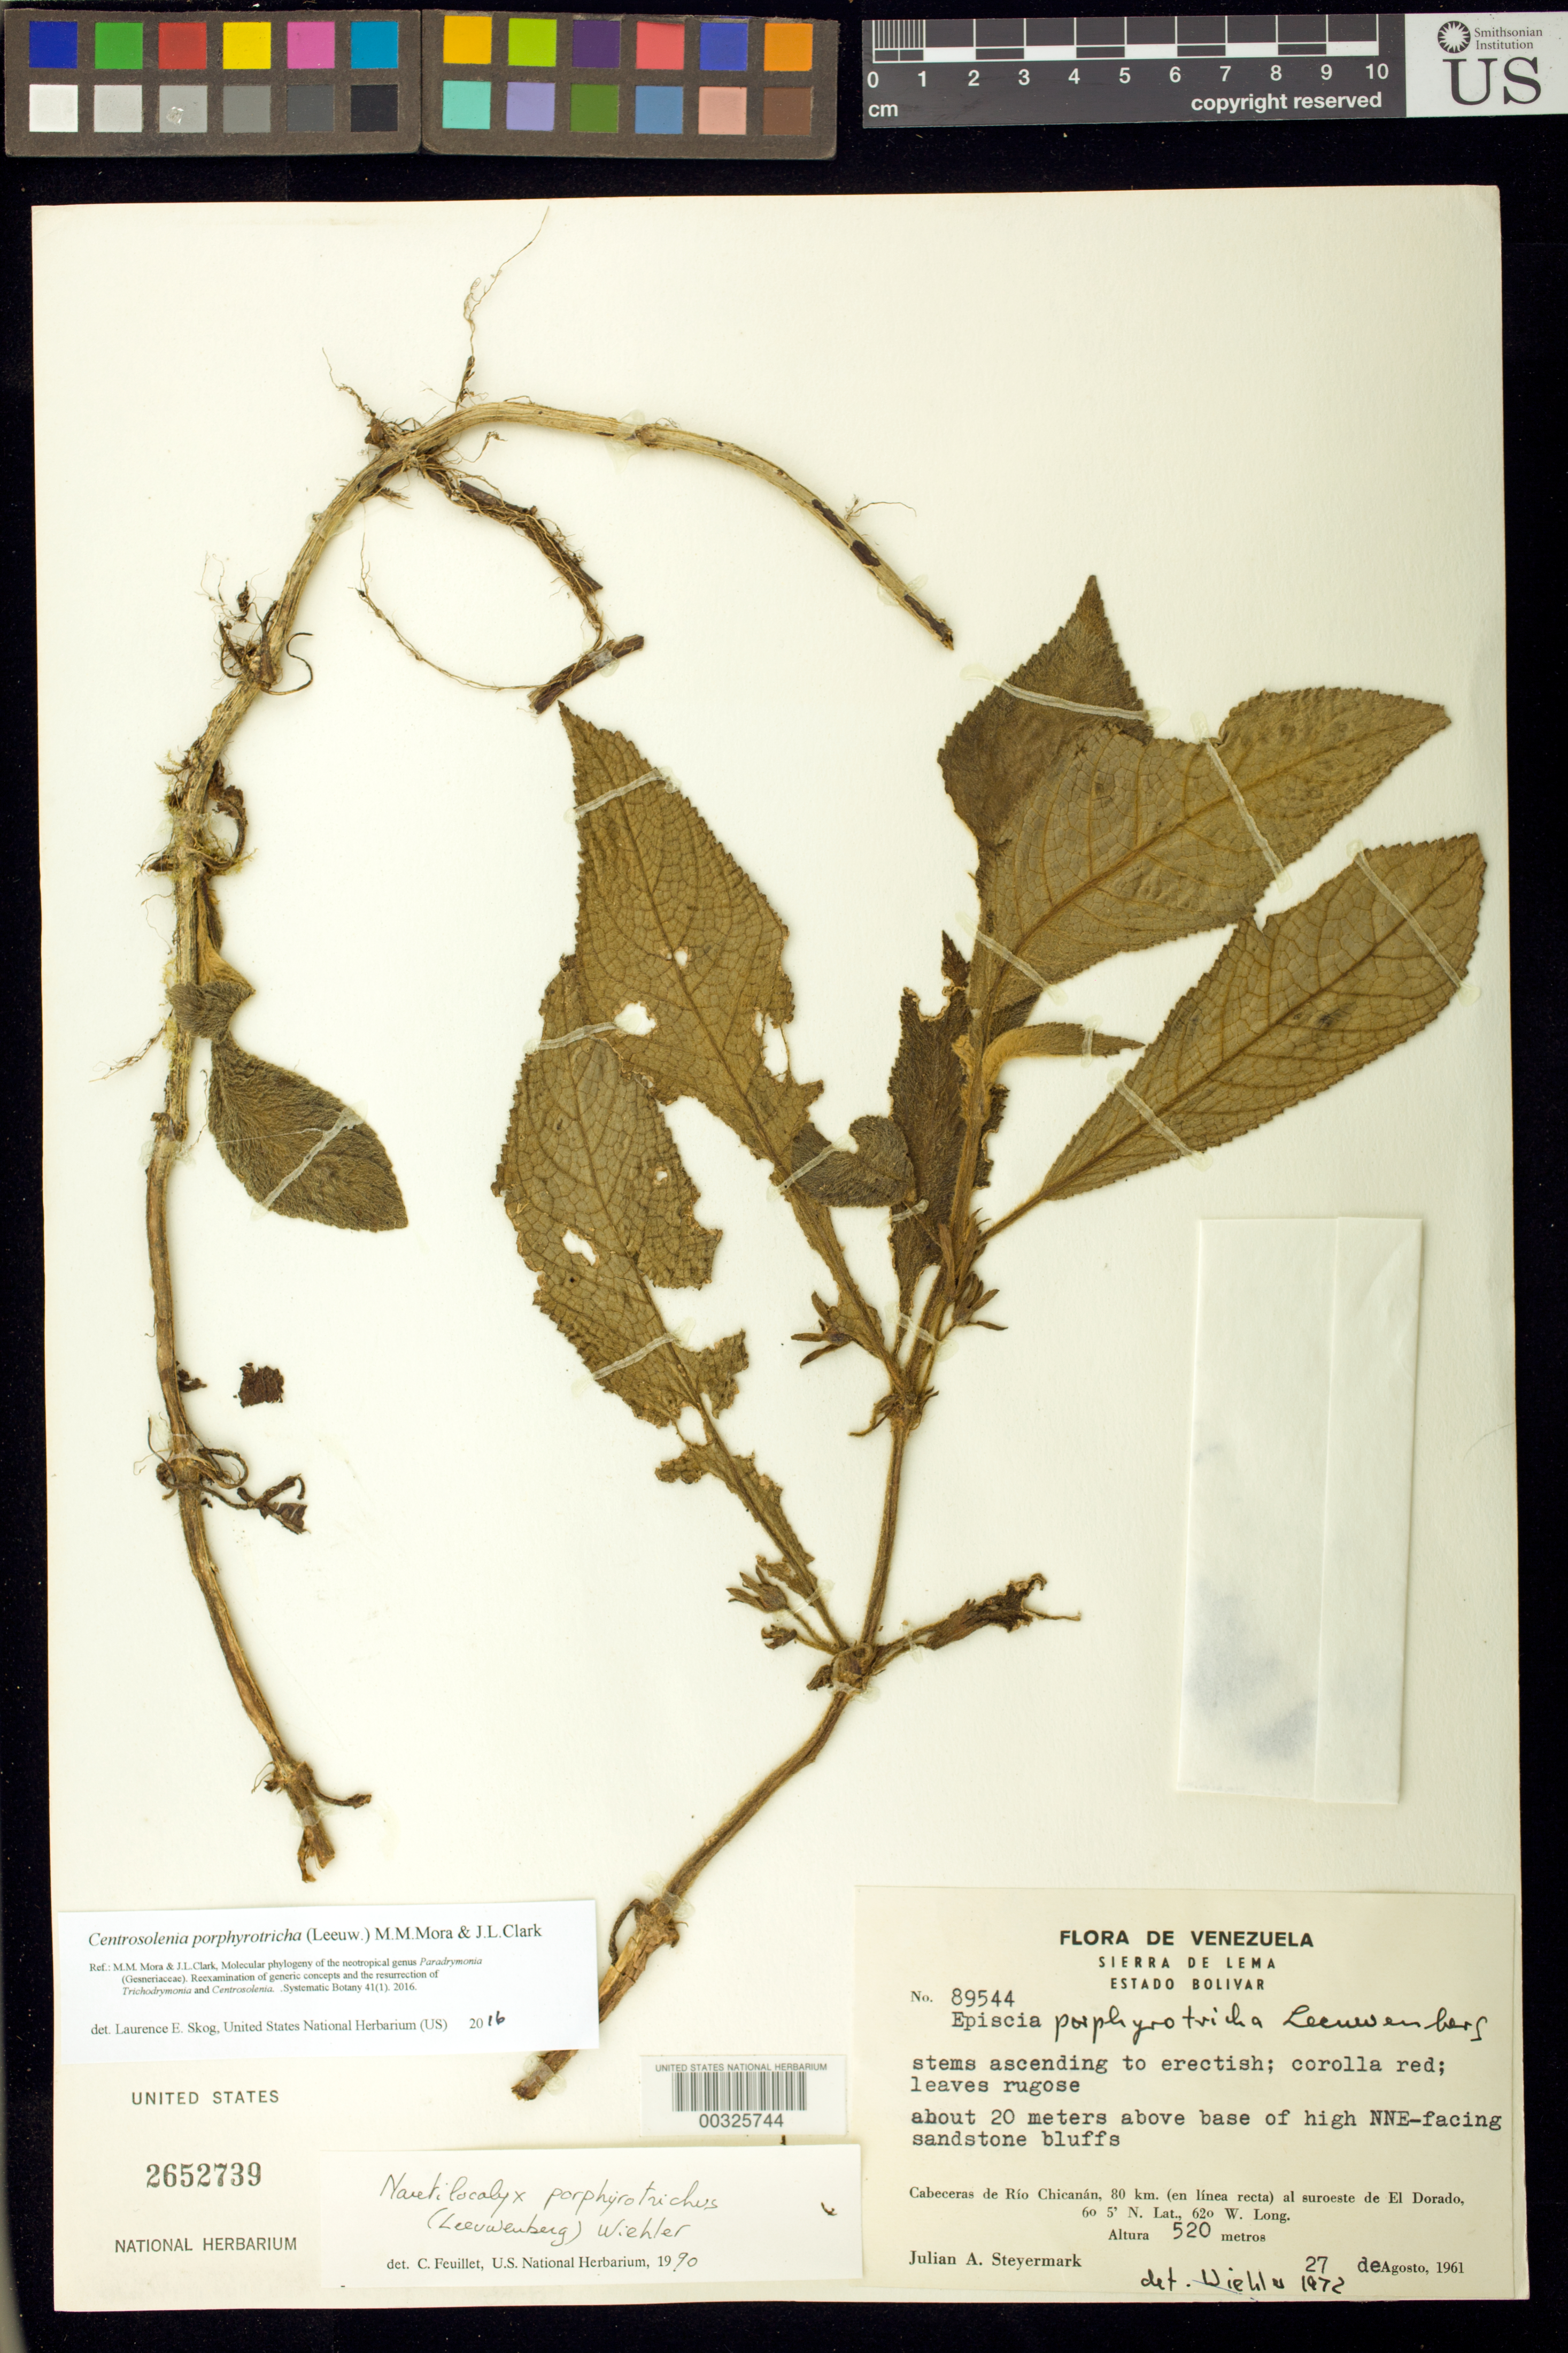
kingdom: Plantae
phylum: Tracheophyta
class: Magnoliopsida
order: Lamiales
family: Gesneriaceae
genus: Centrosolenia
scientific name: Centrosolenia porphyrotricha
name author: (Leeuw.) M.M. Mora & J.L. Clark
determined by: Skog, Laurence E.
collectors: J. Steyermark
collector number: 89544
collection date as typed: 27 Aug 1961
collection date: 1961-08-27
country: Venezuela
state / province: Bolívar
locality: Sierra de Lema, chief city of Rio Chicanan, 80 km SW of El Dorado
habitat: High NNE-facing sandstone bluffs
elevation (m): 520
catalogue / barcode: US 2652739